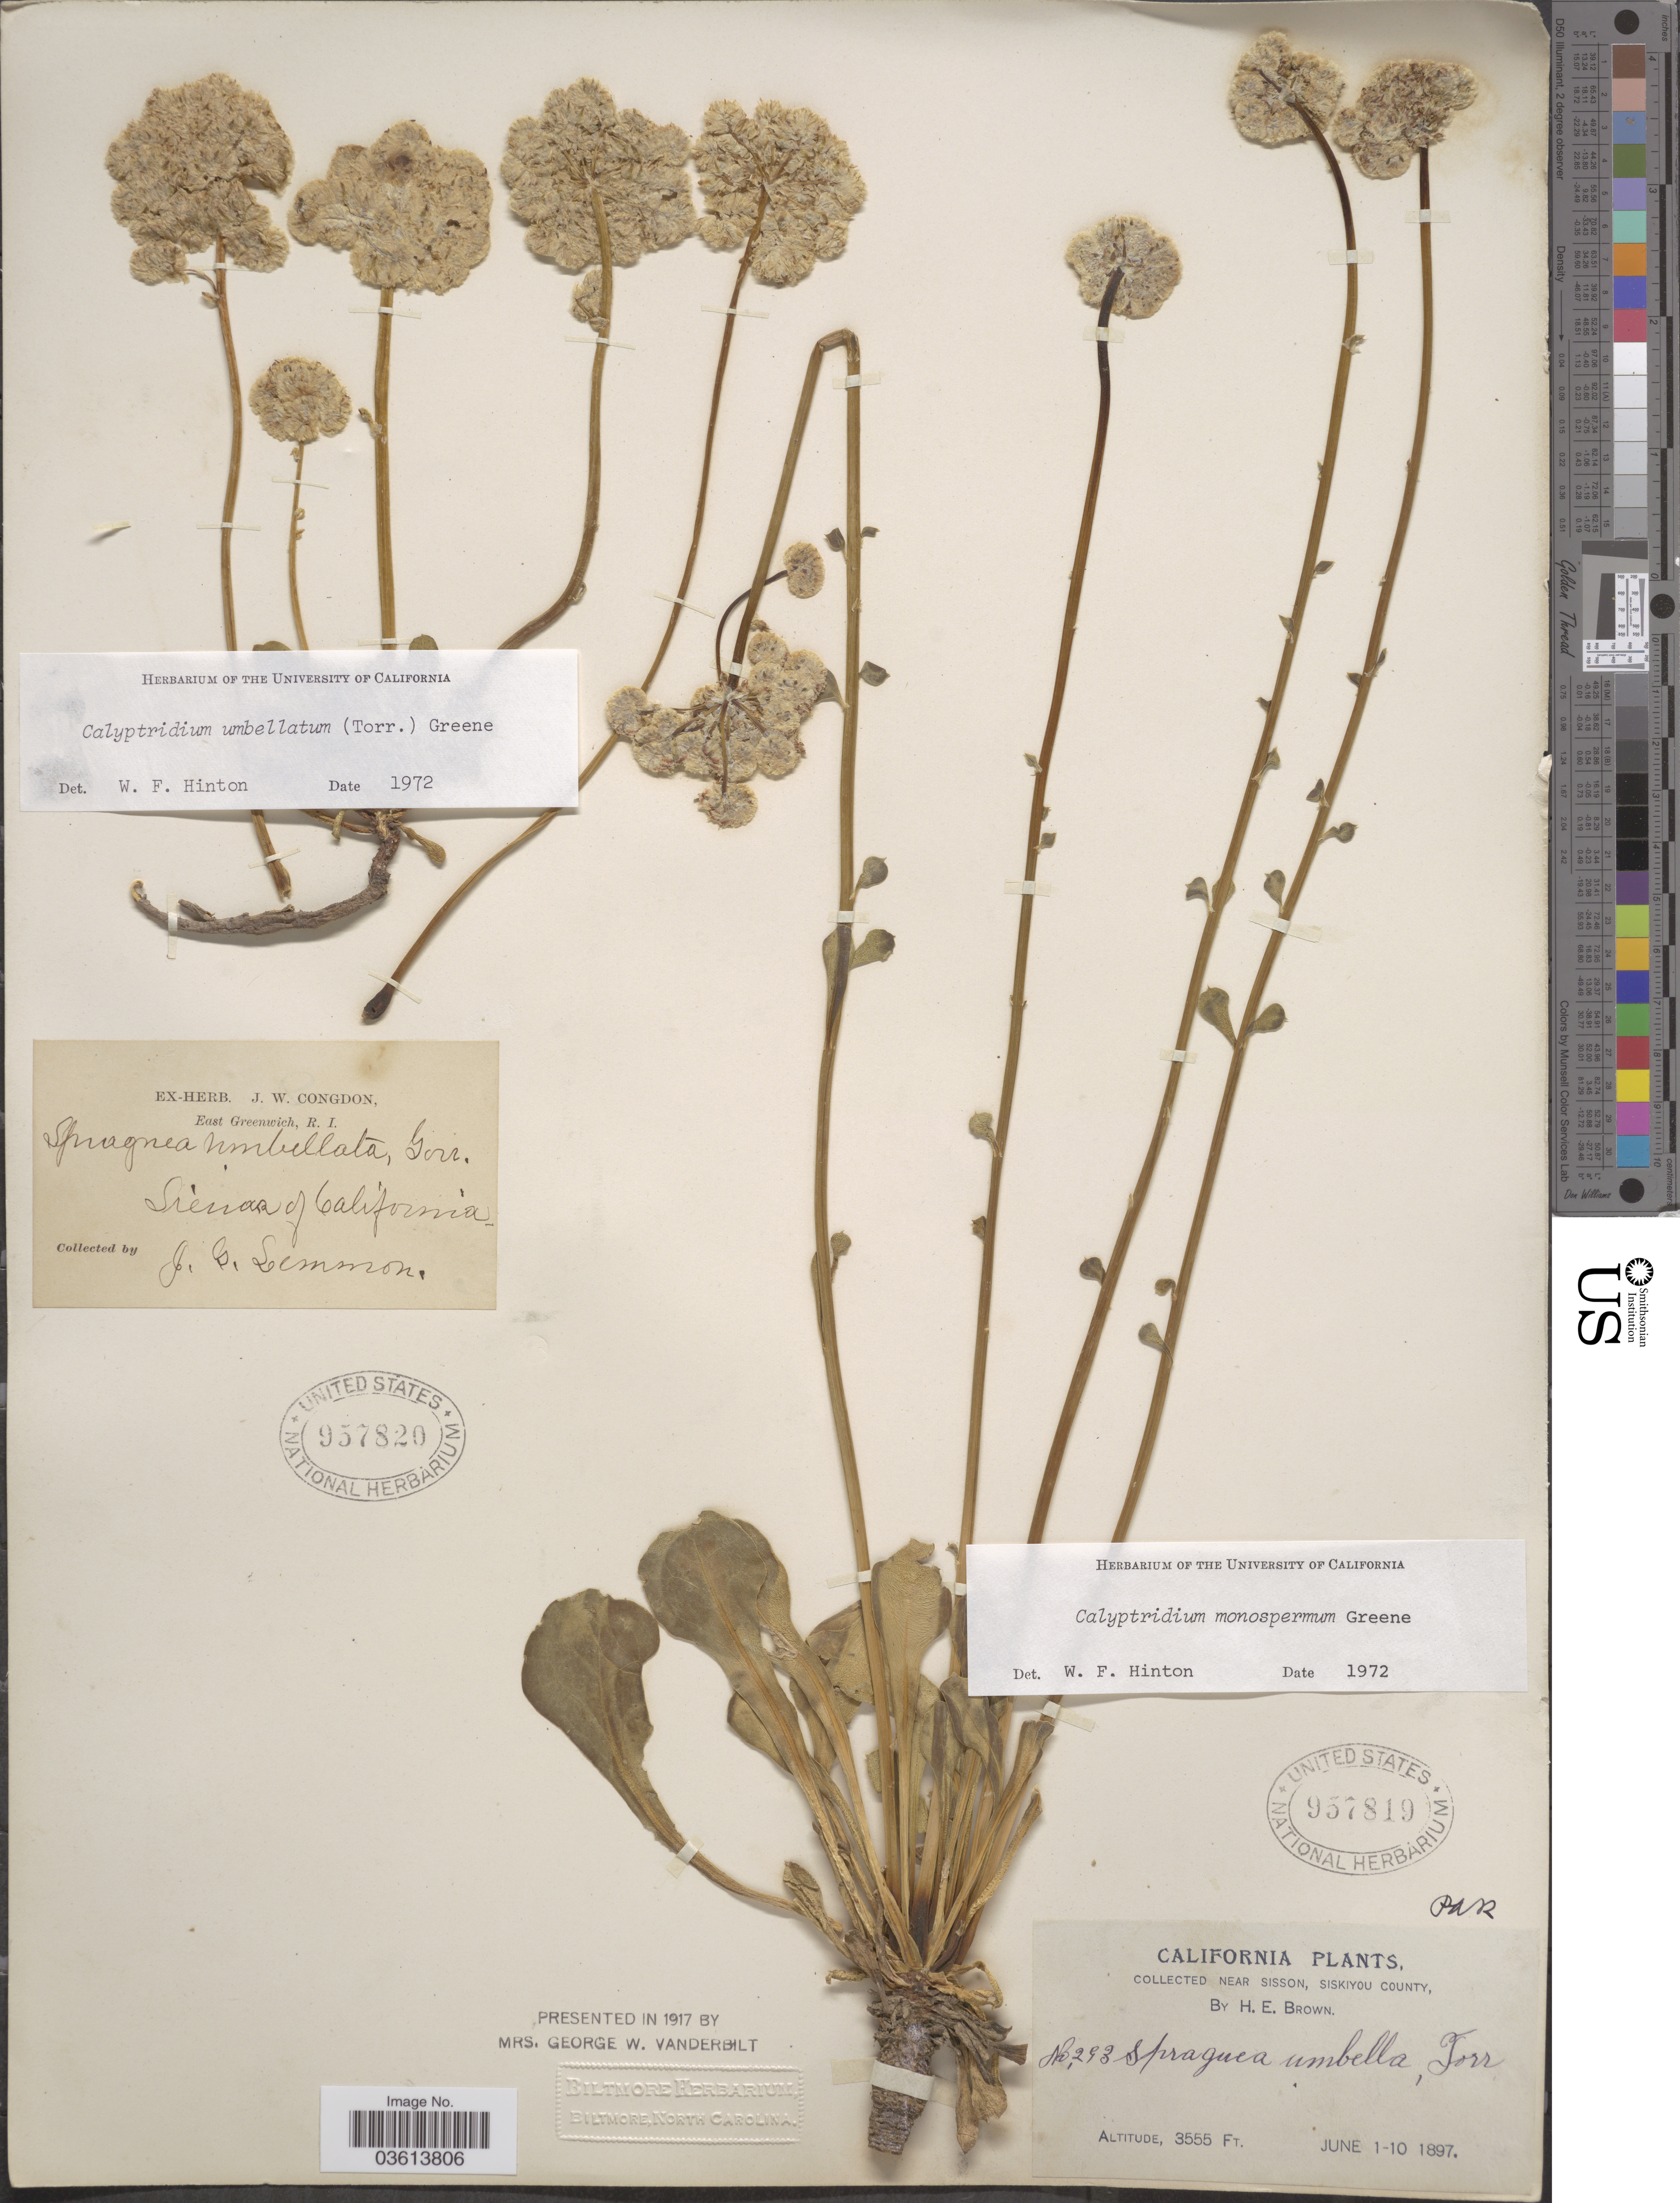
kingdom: Plantae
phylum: Tracheophyta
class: Magnoliopsida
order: Caryophyllales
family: Montiaceae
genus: Calyptridium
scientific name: Calyptridium monospermum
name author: Greene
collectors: H. E. Brown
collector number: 293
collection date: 1897-06-01/1897-06-10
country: United States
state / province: California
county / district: Siskiyou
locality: Near Sisson, Siskiyou County.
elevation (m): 1084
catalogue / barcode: US 957819